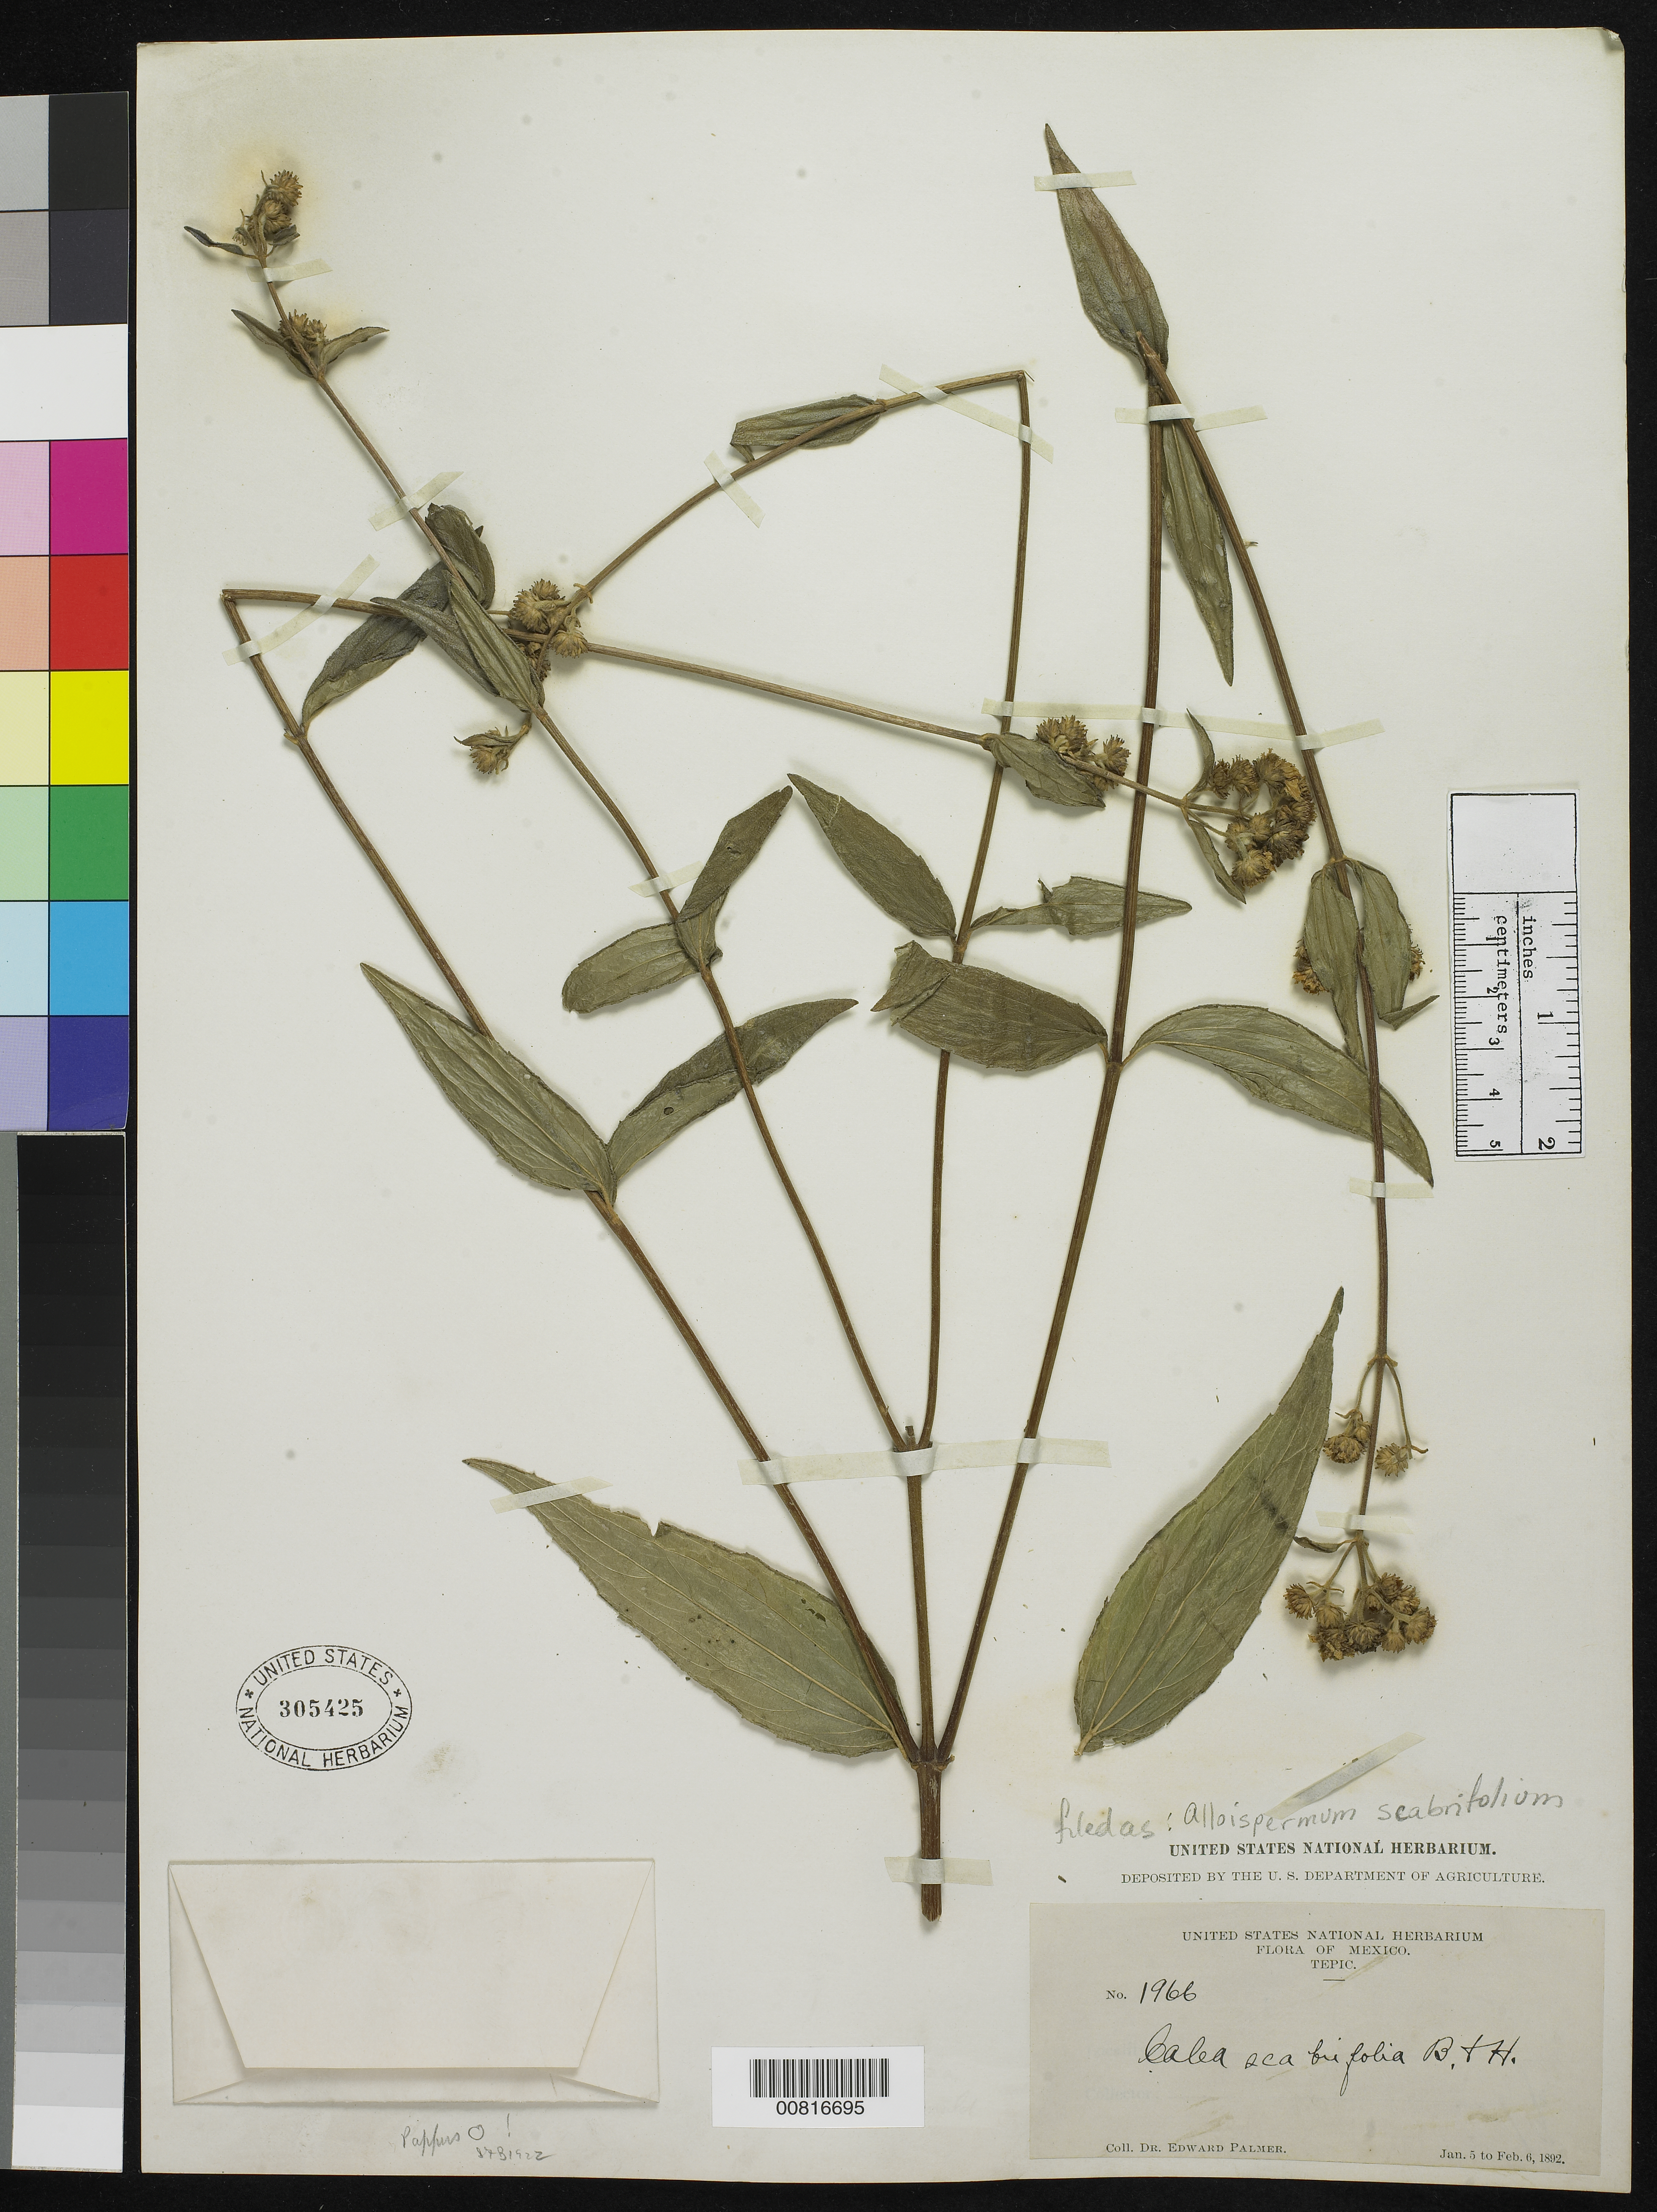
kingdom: Plantae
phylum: Tracheophyta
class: Magnoliopsida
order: Asterales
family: Asteraceae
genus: Alloispermum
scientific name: Alloispermum scabrum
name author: (Lag.) H. Rob.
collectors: E. Palmer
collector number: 1966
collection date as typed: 05 Jan 1892 to 06 Feb 1892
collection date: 1892-01-05/1892-02-06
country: Mexico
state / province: Nayarit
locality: Tepic, Nayarit.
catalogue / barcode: US 305425